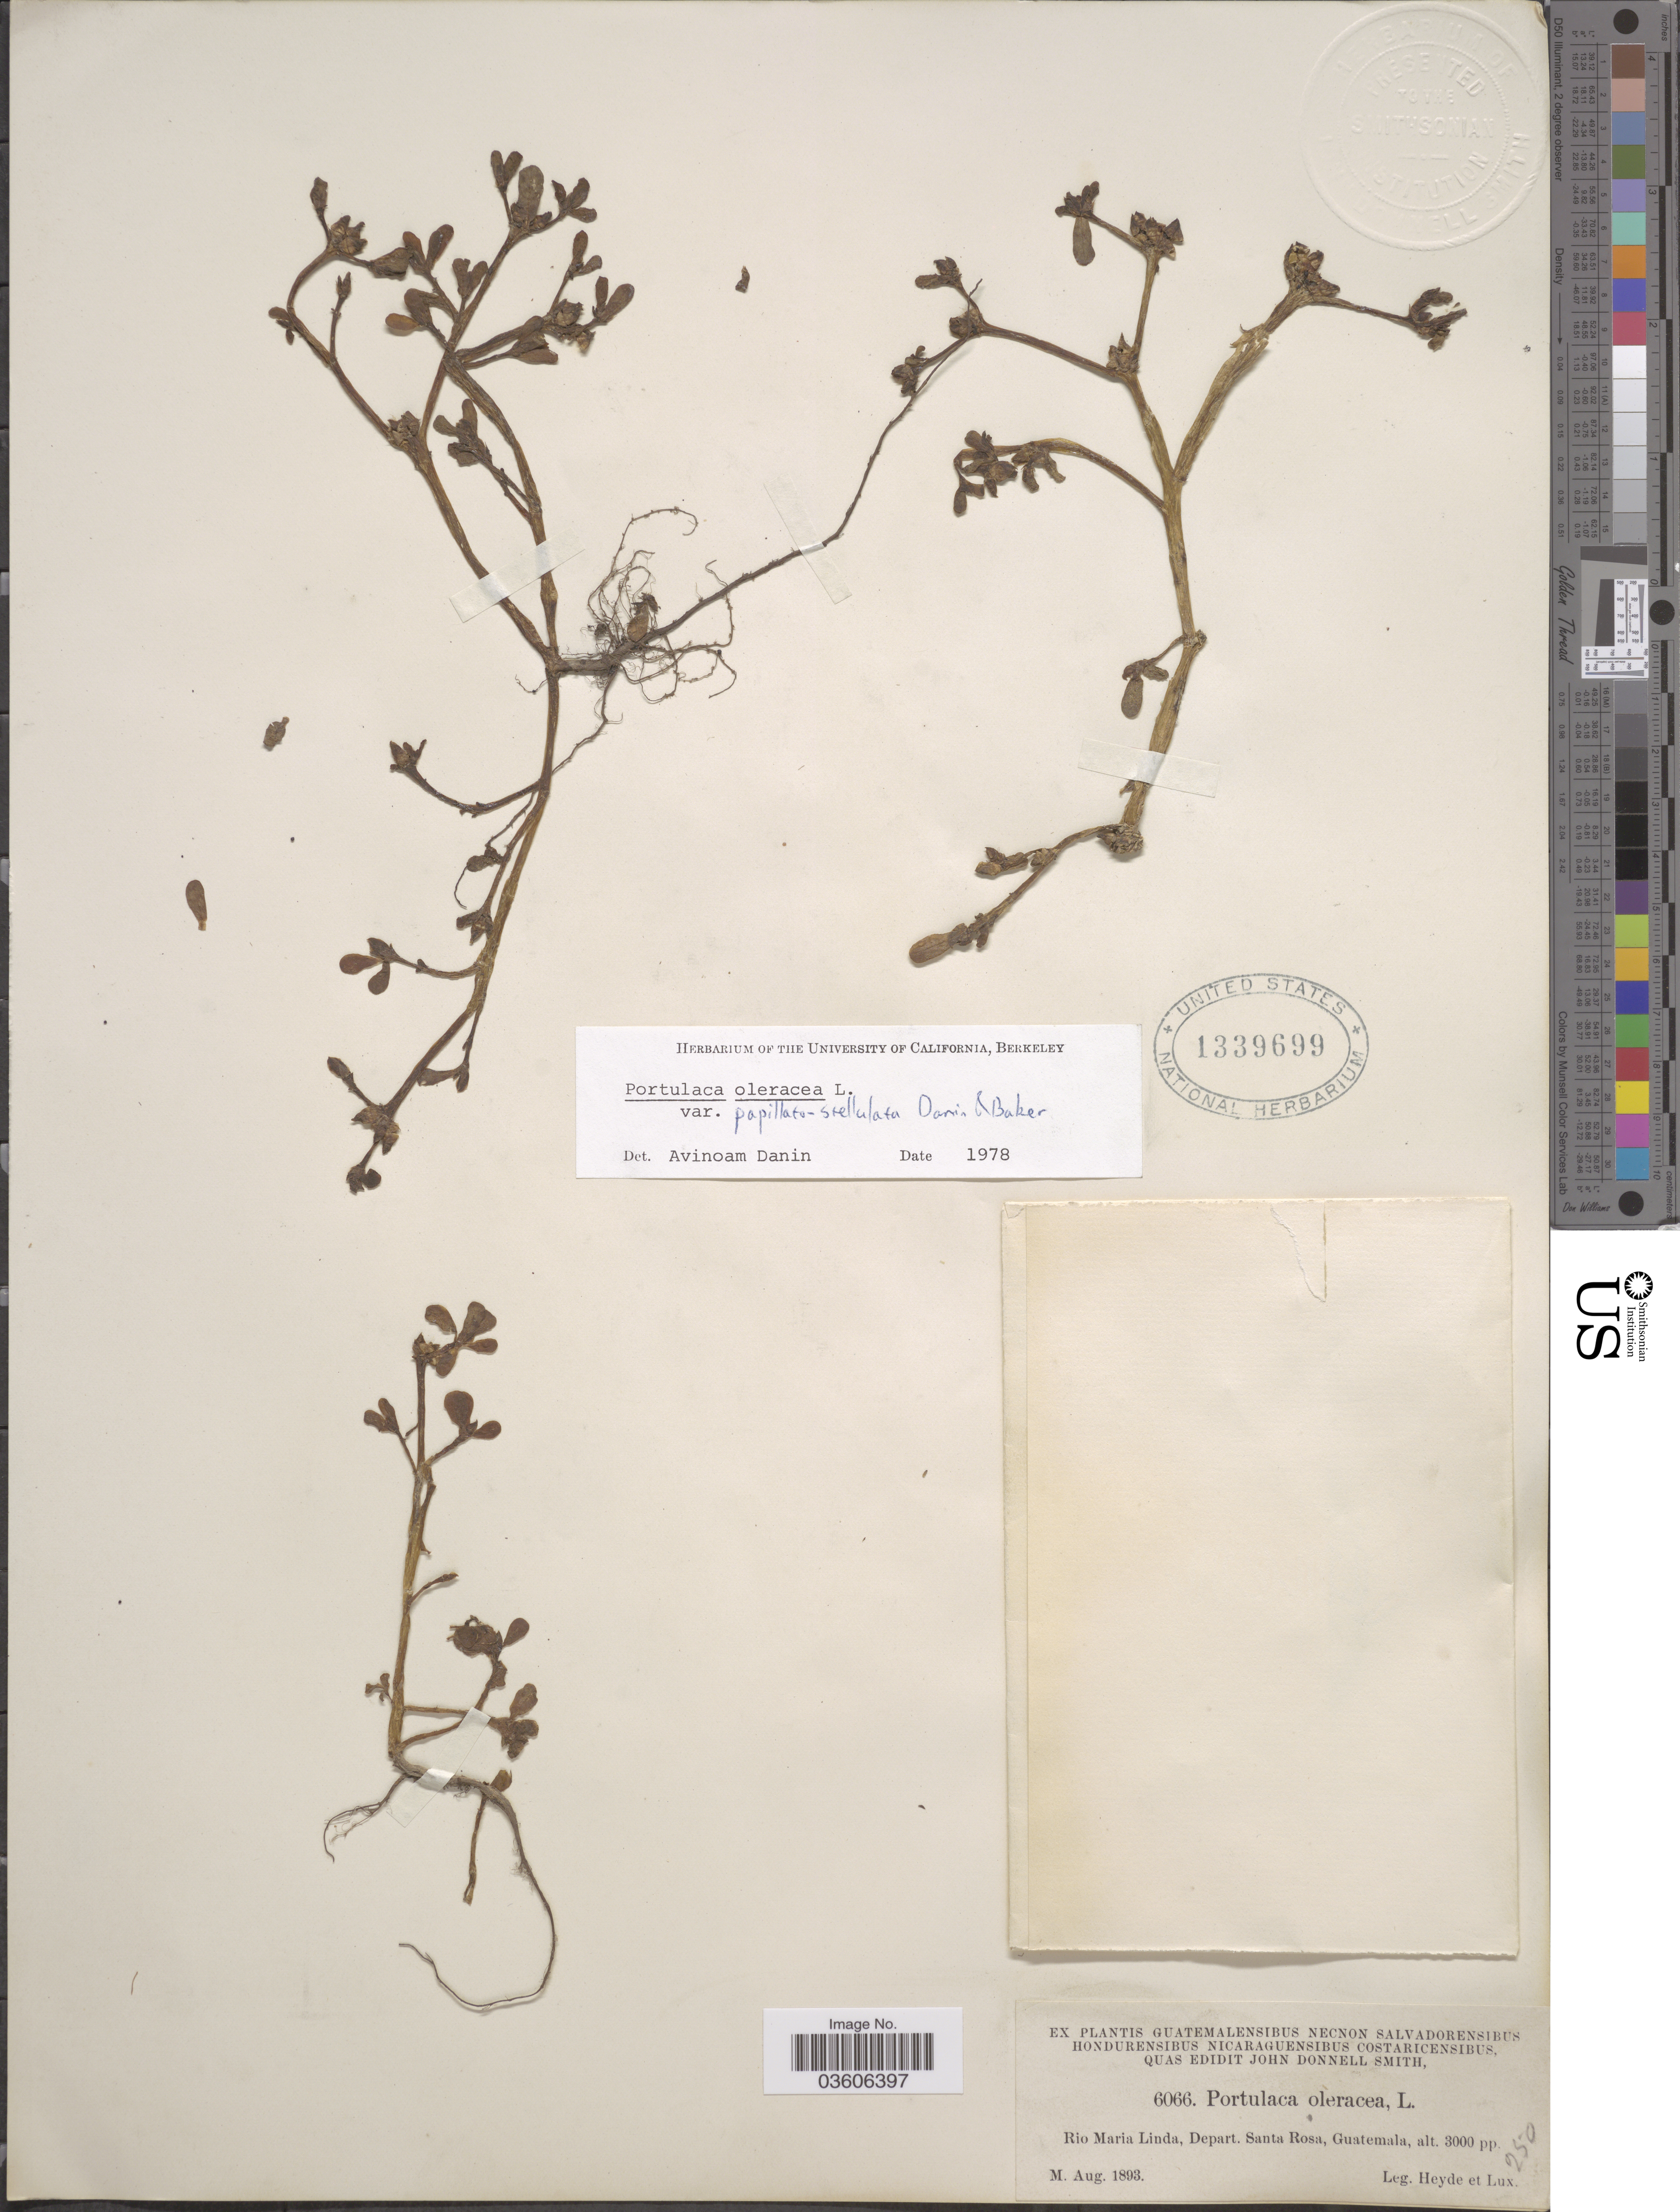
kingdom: Plantae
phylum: Tracheophyta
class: Magnoliopsida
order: Caryophyllales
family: Portulacaceae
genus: Portulaca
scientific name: Portulaca oleracea var. papillatostellulata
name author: L.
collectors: Heyde & Lux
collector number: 6066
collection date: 1893-08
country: Guatemala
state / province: Santa Rosa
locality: Rio Maria Linda, Depart. Santa Rosa.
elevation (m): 914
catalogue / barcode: US 1339699